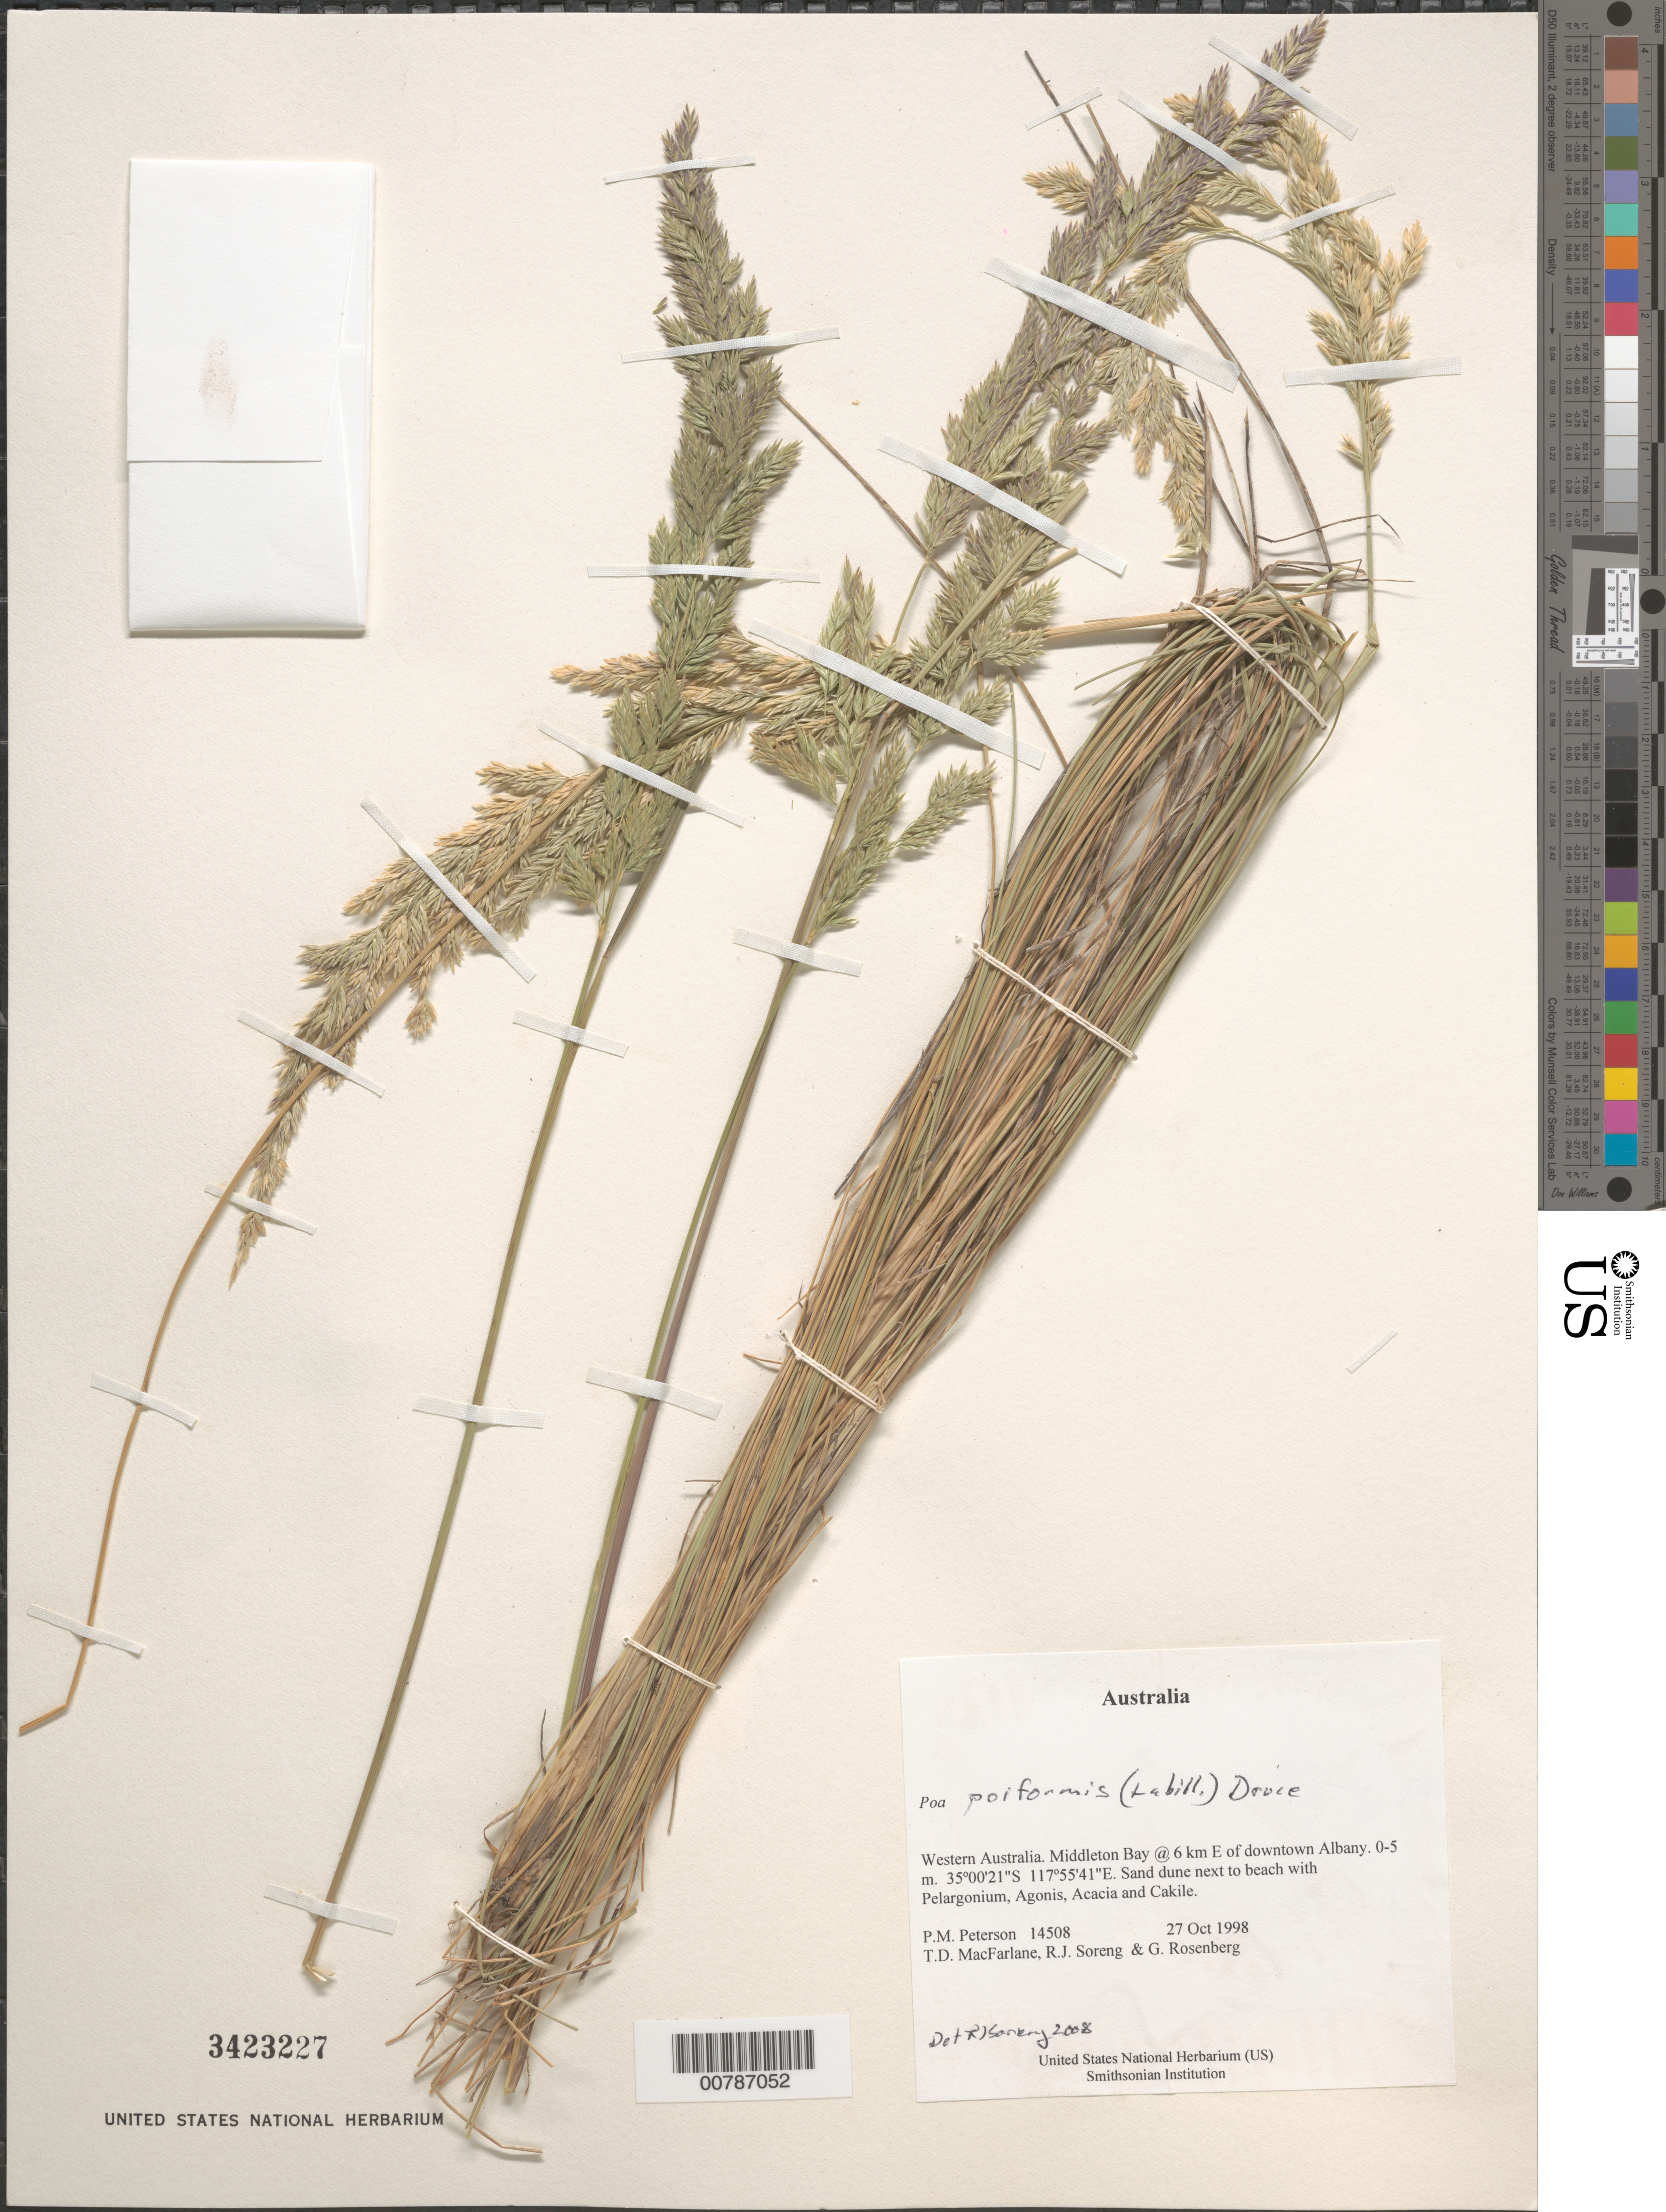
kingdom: Plantae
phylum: Tracheophyta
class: Liliopsida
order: Poales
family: Poaceae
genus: Poa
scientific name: Poa poiformis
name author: (Labill.) Druce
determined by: Soreng, Robert J., Research Associate (BOT), Smithsonian Institution - National Museum of Natural History (UNITED STATES)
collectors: P. M. Peterson, T. Macfarlane, R. J. Soreng & G. Rosenberg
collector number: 14508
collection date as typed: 27 Oct 1998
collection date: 1998-10-27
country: Australia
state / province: Western Australia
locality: Middleton Bay @ 6 km E of downtown Albany.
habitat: Sand dune next to beach with Pelargonium, Agonis, Acacia and Cakile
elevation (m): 0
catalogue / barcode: US 3423227